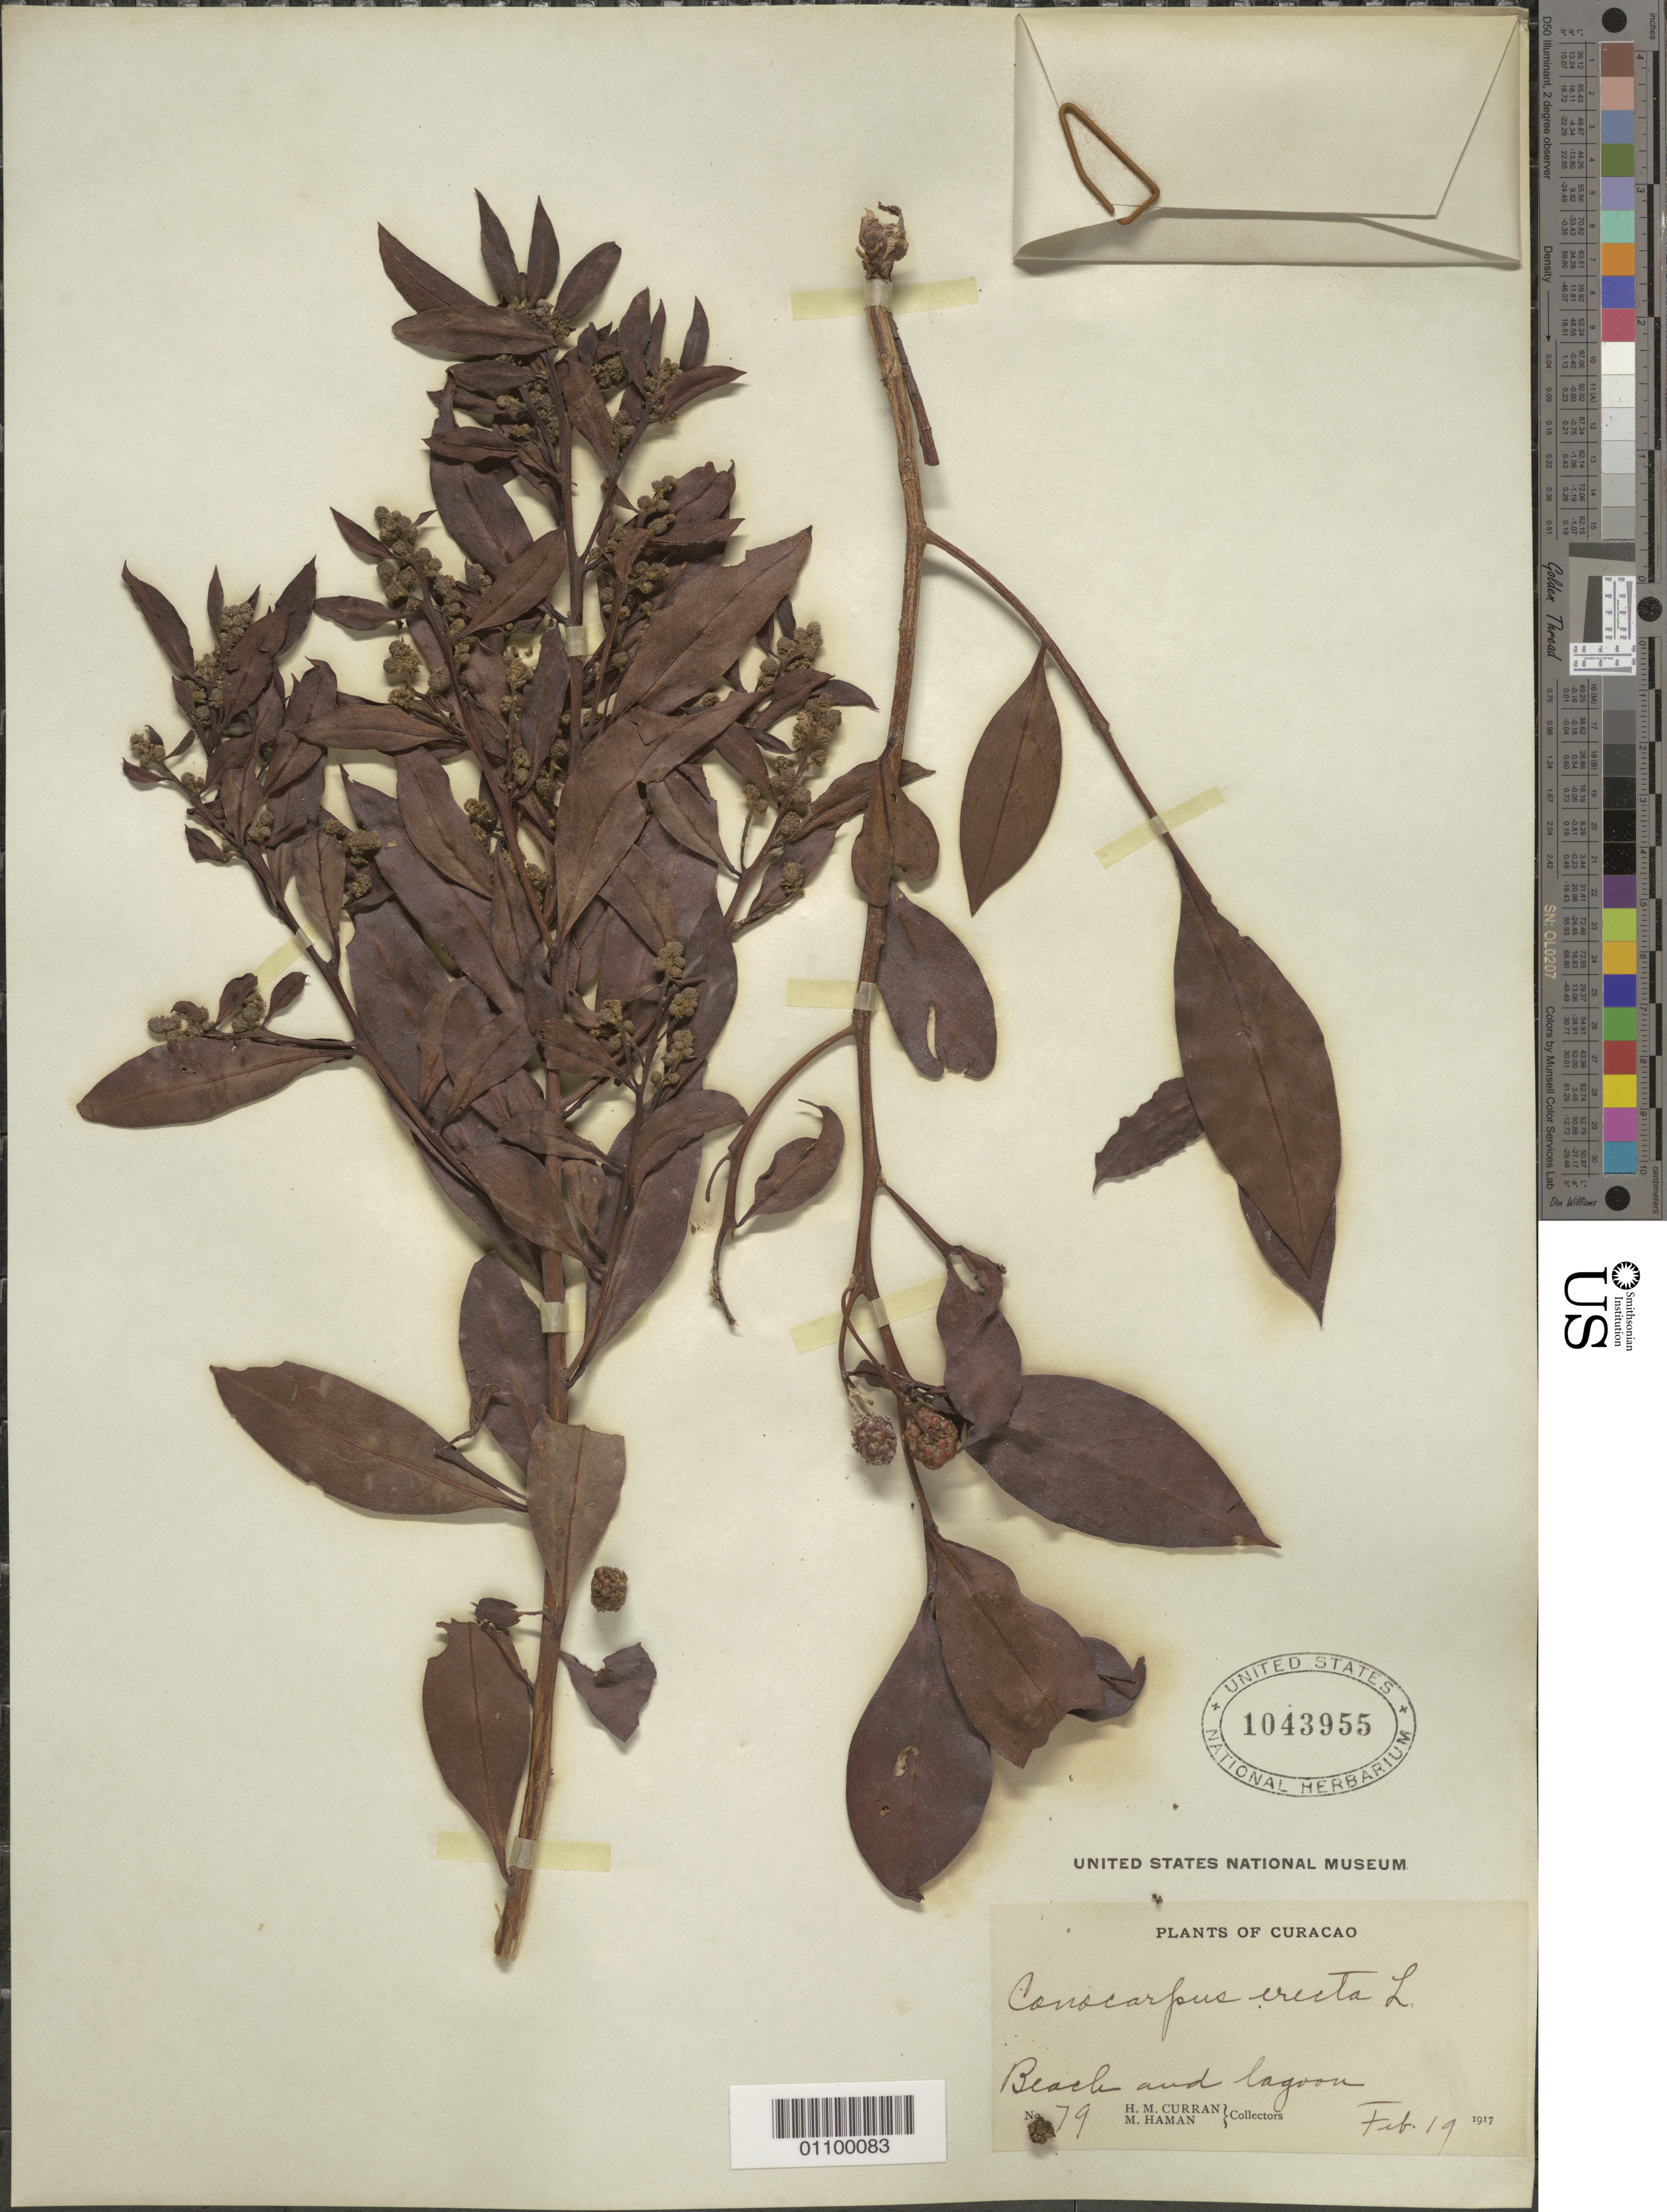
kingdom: Plantae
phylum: Tracheophyta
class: Magnoliopsida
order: Myrtales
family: Combretaceae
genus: Conocarpus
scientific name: Conocarpus erectus var. erectus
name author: L.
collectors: H. M. Curran & M. Haman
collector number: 79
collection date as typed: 19 Feb 1917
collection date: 1917-02-19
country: Curaçao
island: Curaçao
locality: Beach and lagoon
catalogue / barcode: US 1043955